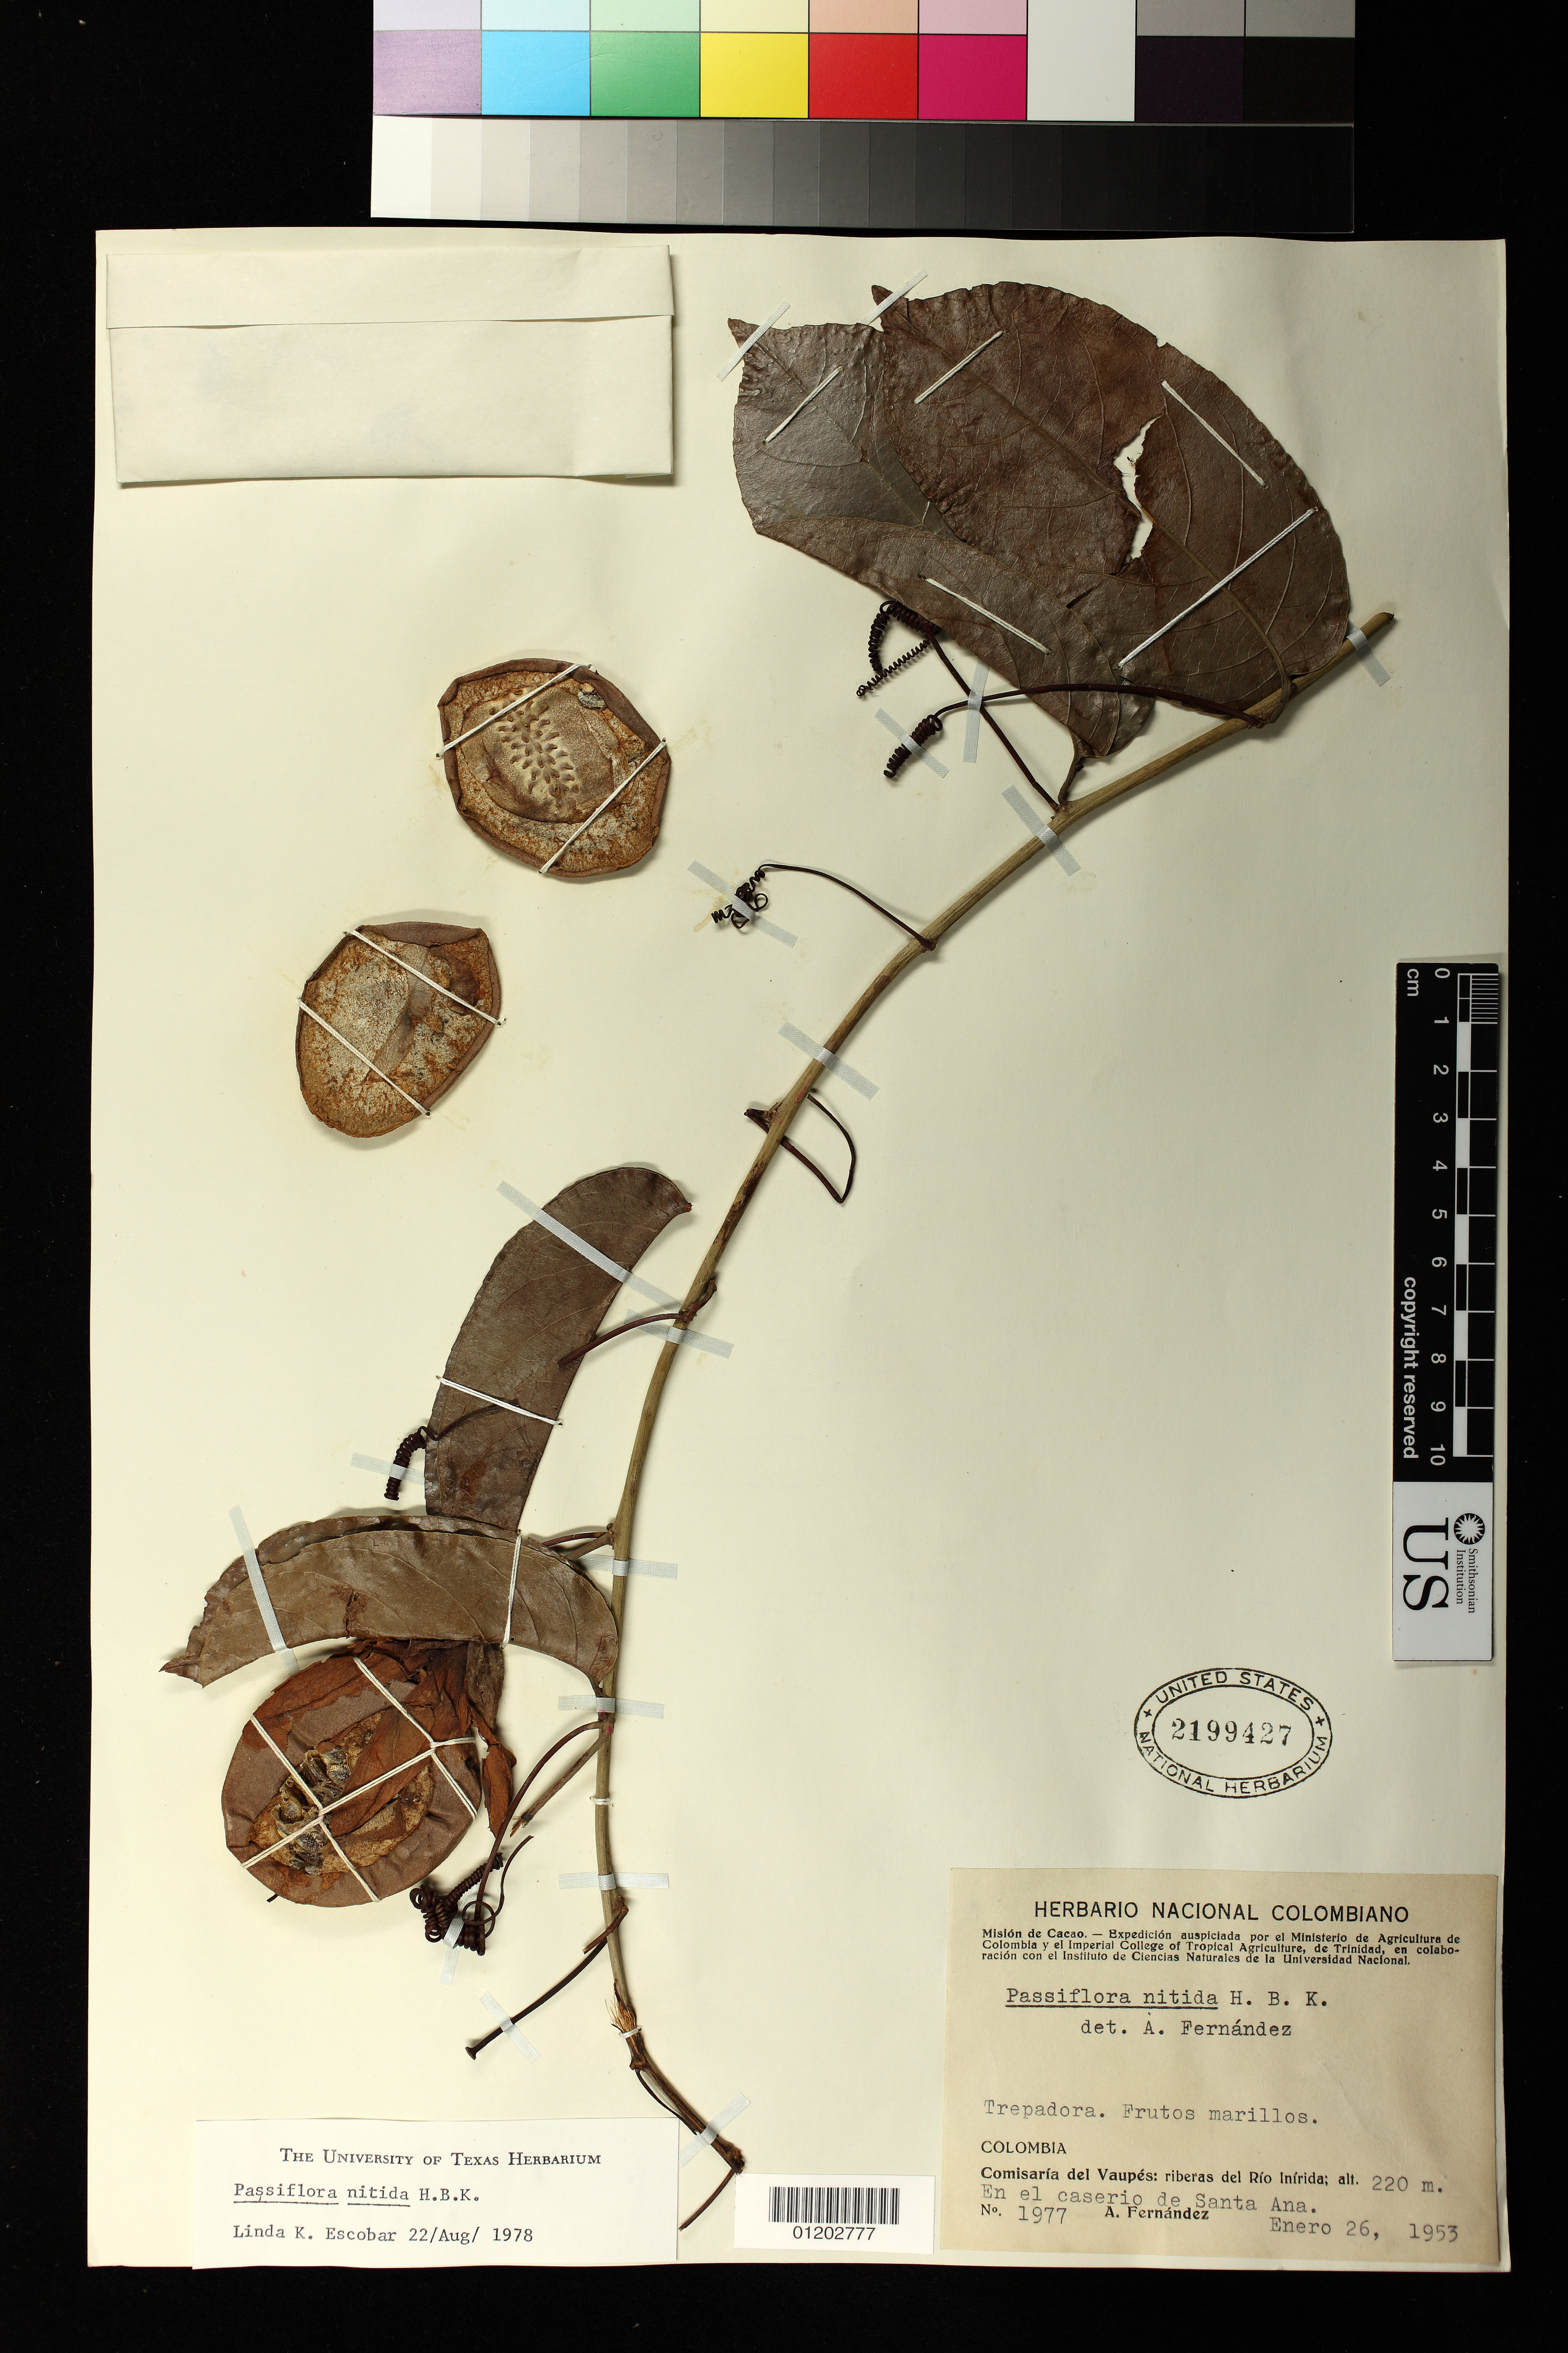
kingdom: Plantae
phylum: Tracheophyta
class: Magnoliopsida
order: Malpighiales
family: Passifloraceae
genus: Passiflora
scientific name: Passiflora nitida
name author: Kunth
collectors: A. Fernandez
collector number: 1977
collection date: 1953-01-26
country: Colombia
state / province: Vaupés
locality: Riberas del Río Inírida; en el caserio de Santa Ana.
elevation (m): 220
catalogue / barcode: US 2199427